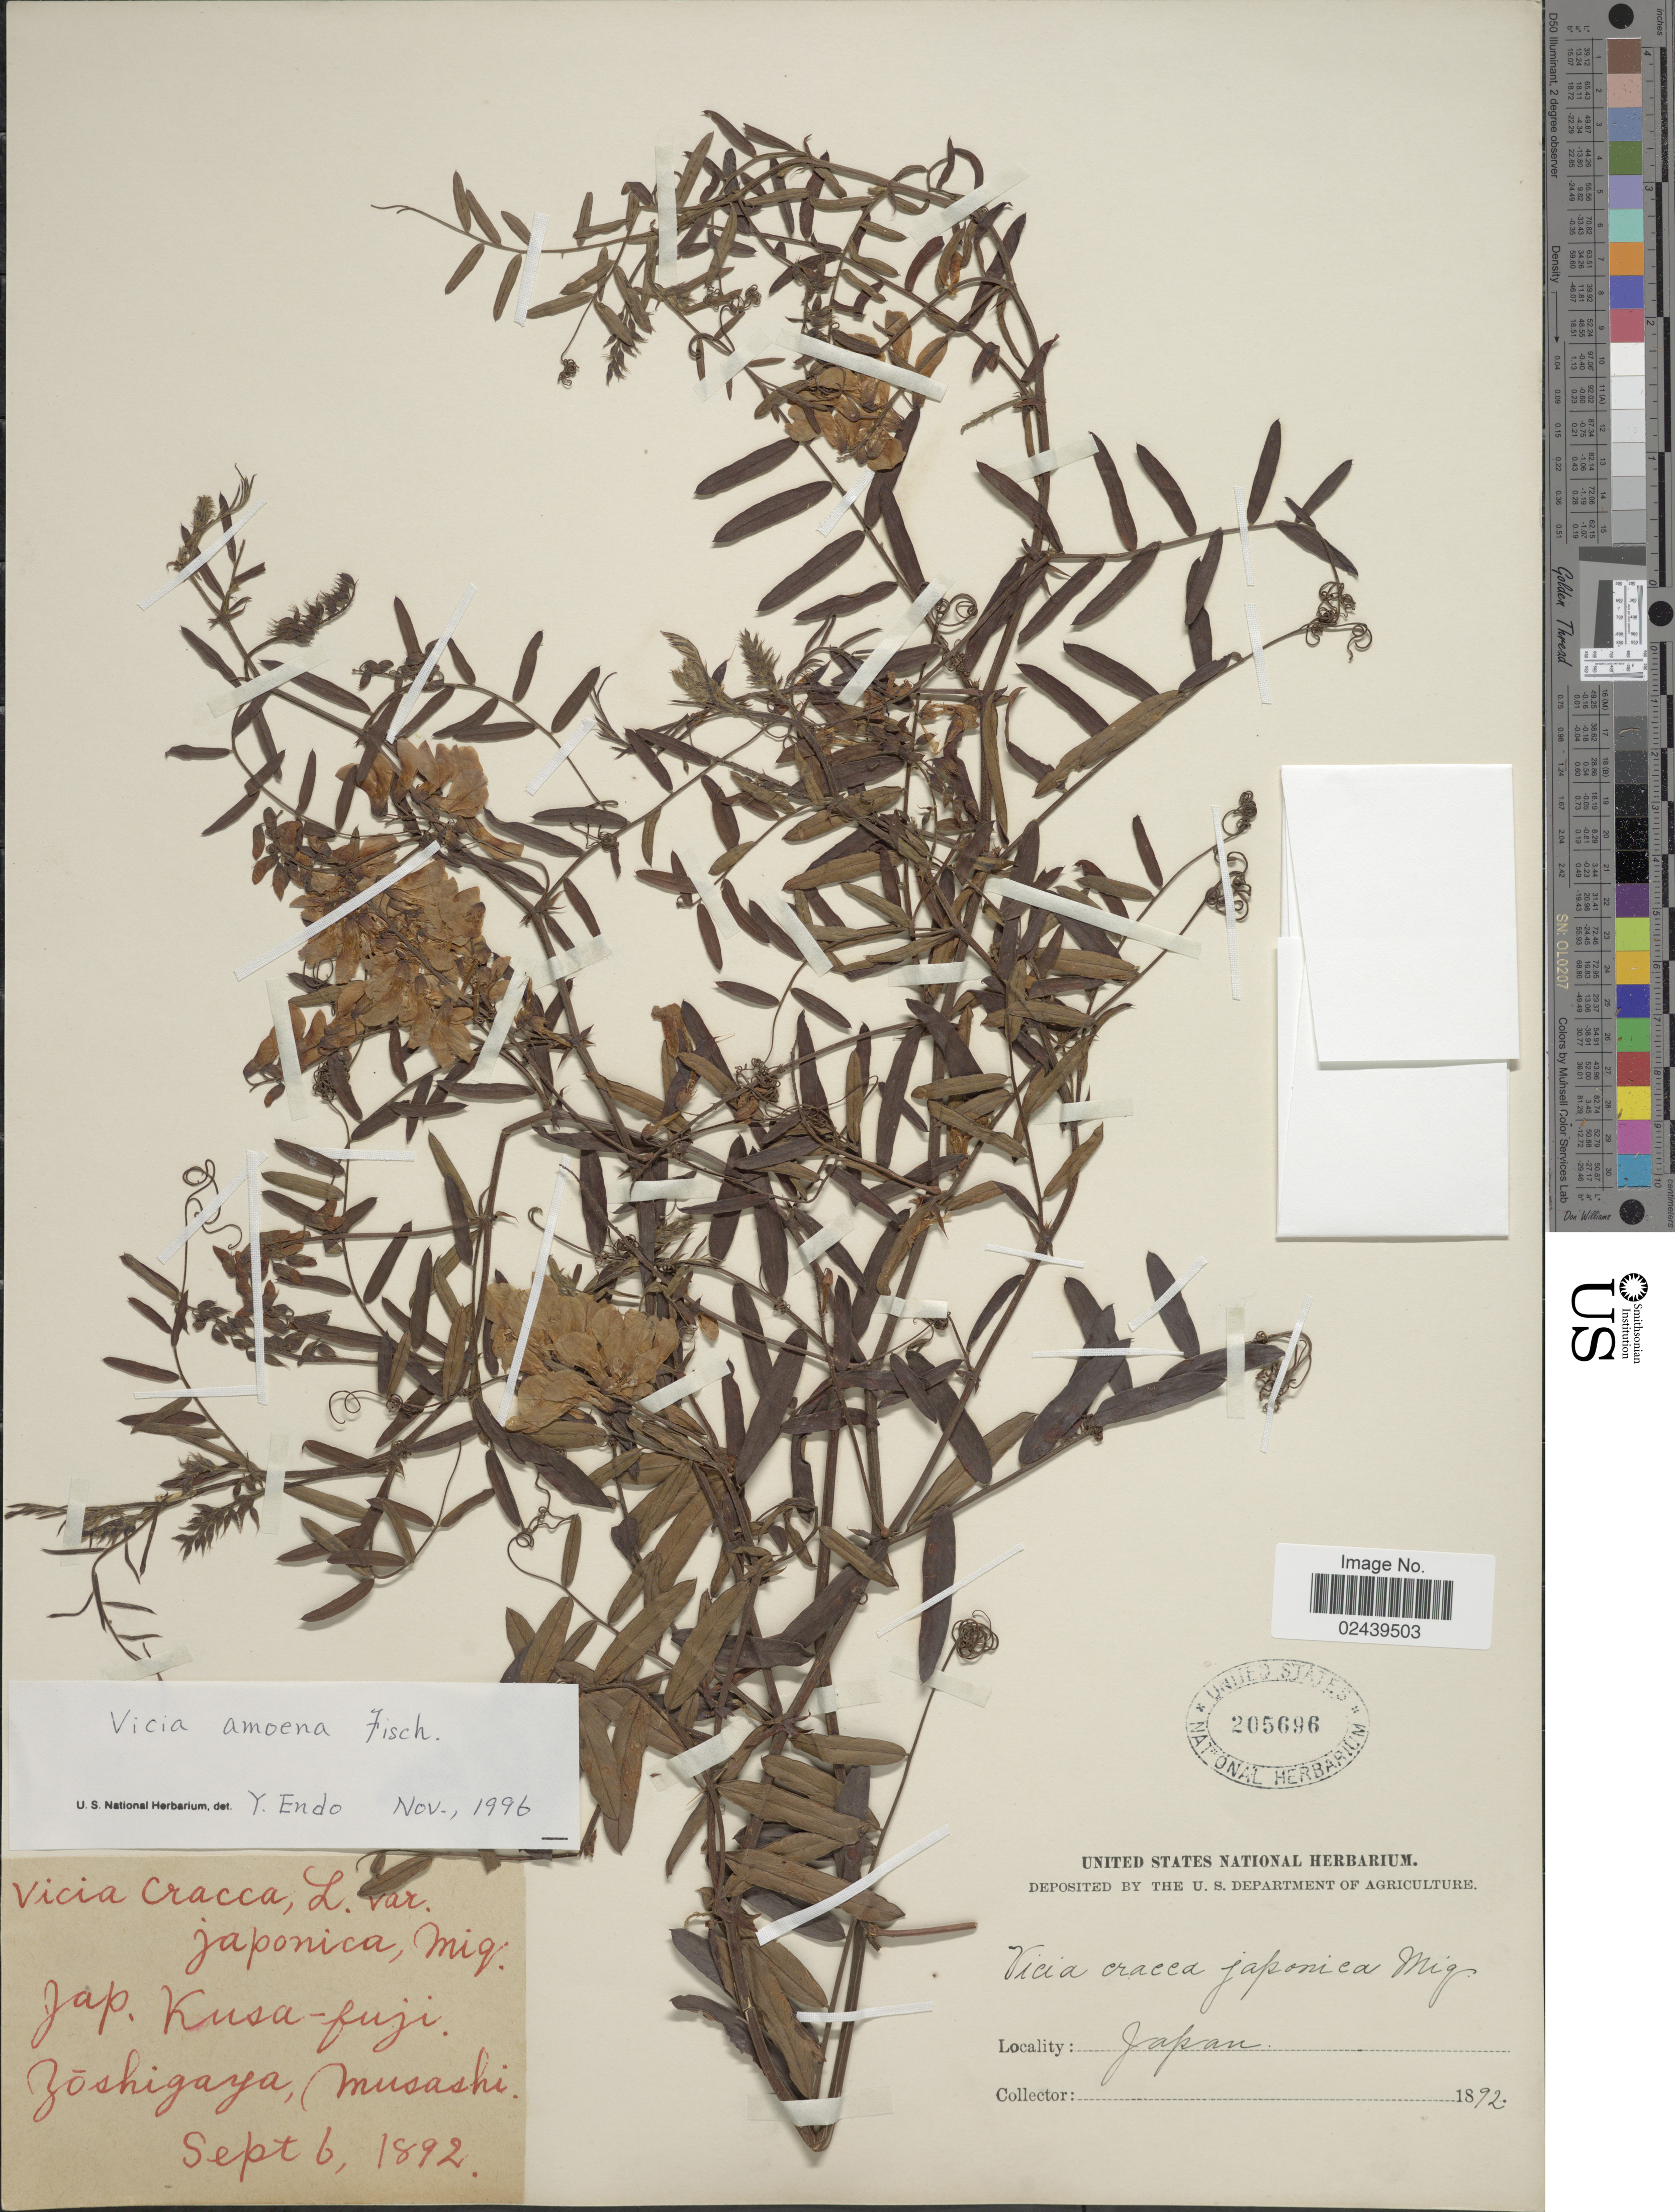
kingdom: Plantae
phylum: Tracheophyta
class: Magnoliopsida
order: Fabales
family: Fabaceae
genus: Vicia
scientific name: Vicia amoena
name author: Fisch. ex Ser.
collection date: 1892-09-06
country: Japan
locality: Jap. Kusa-fuji, Joshigaya, Musashi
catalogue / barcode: US 205696